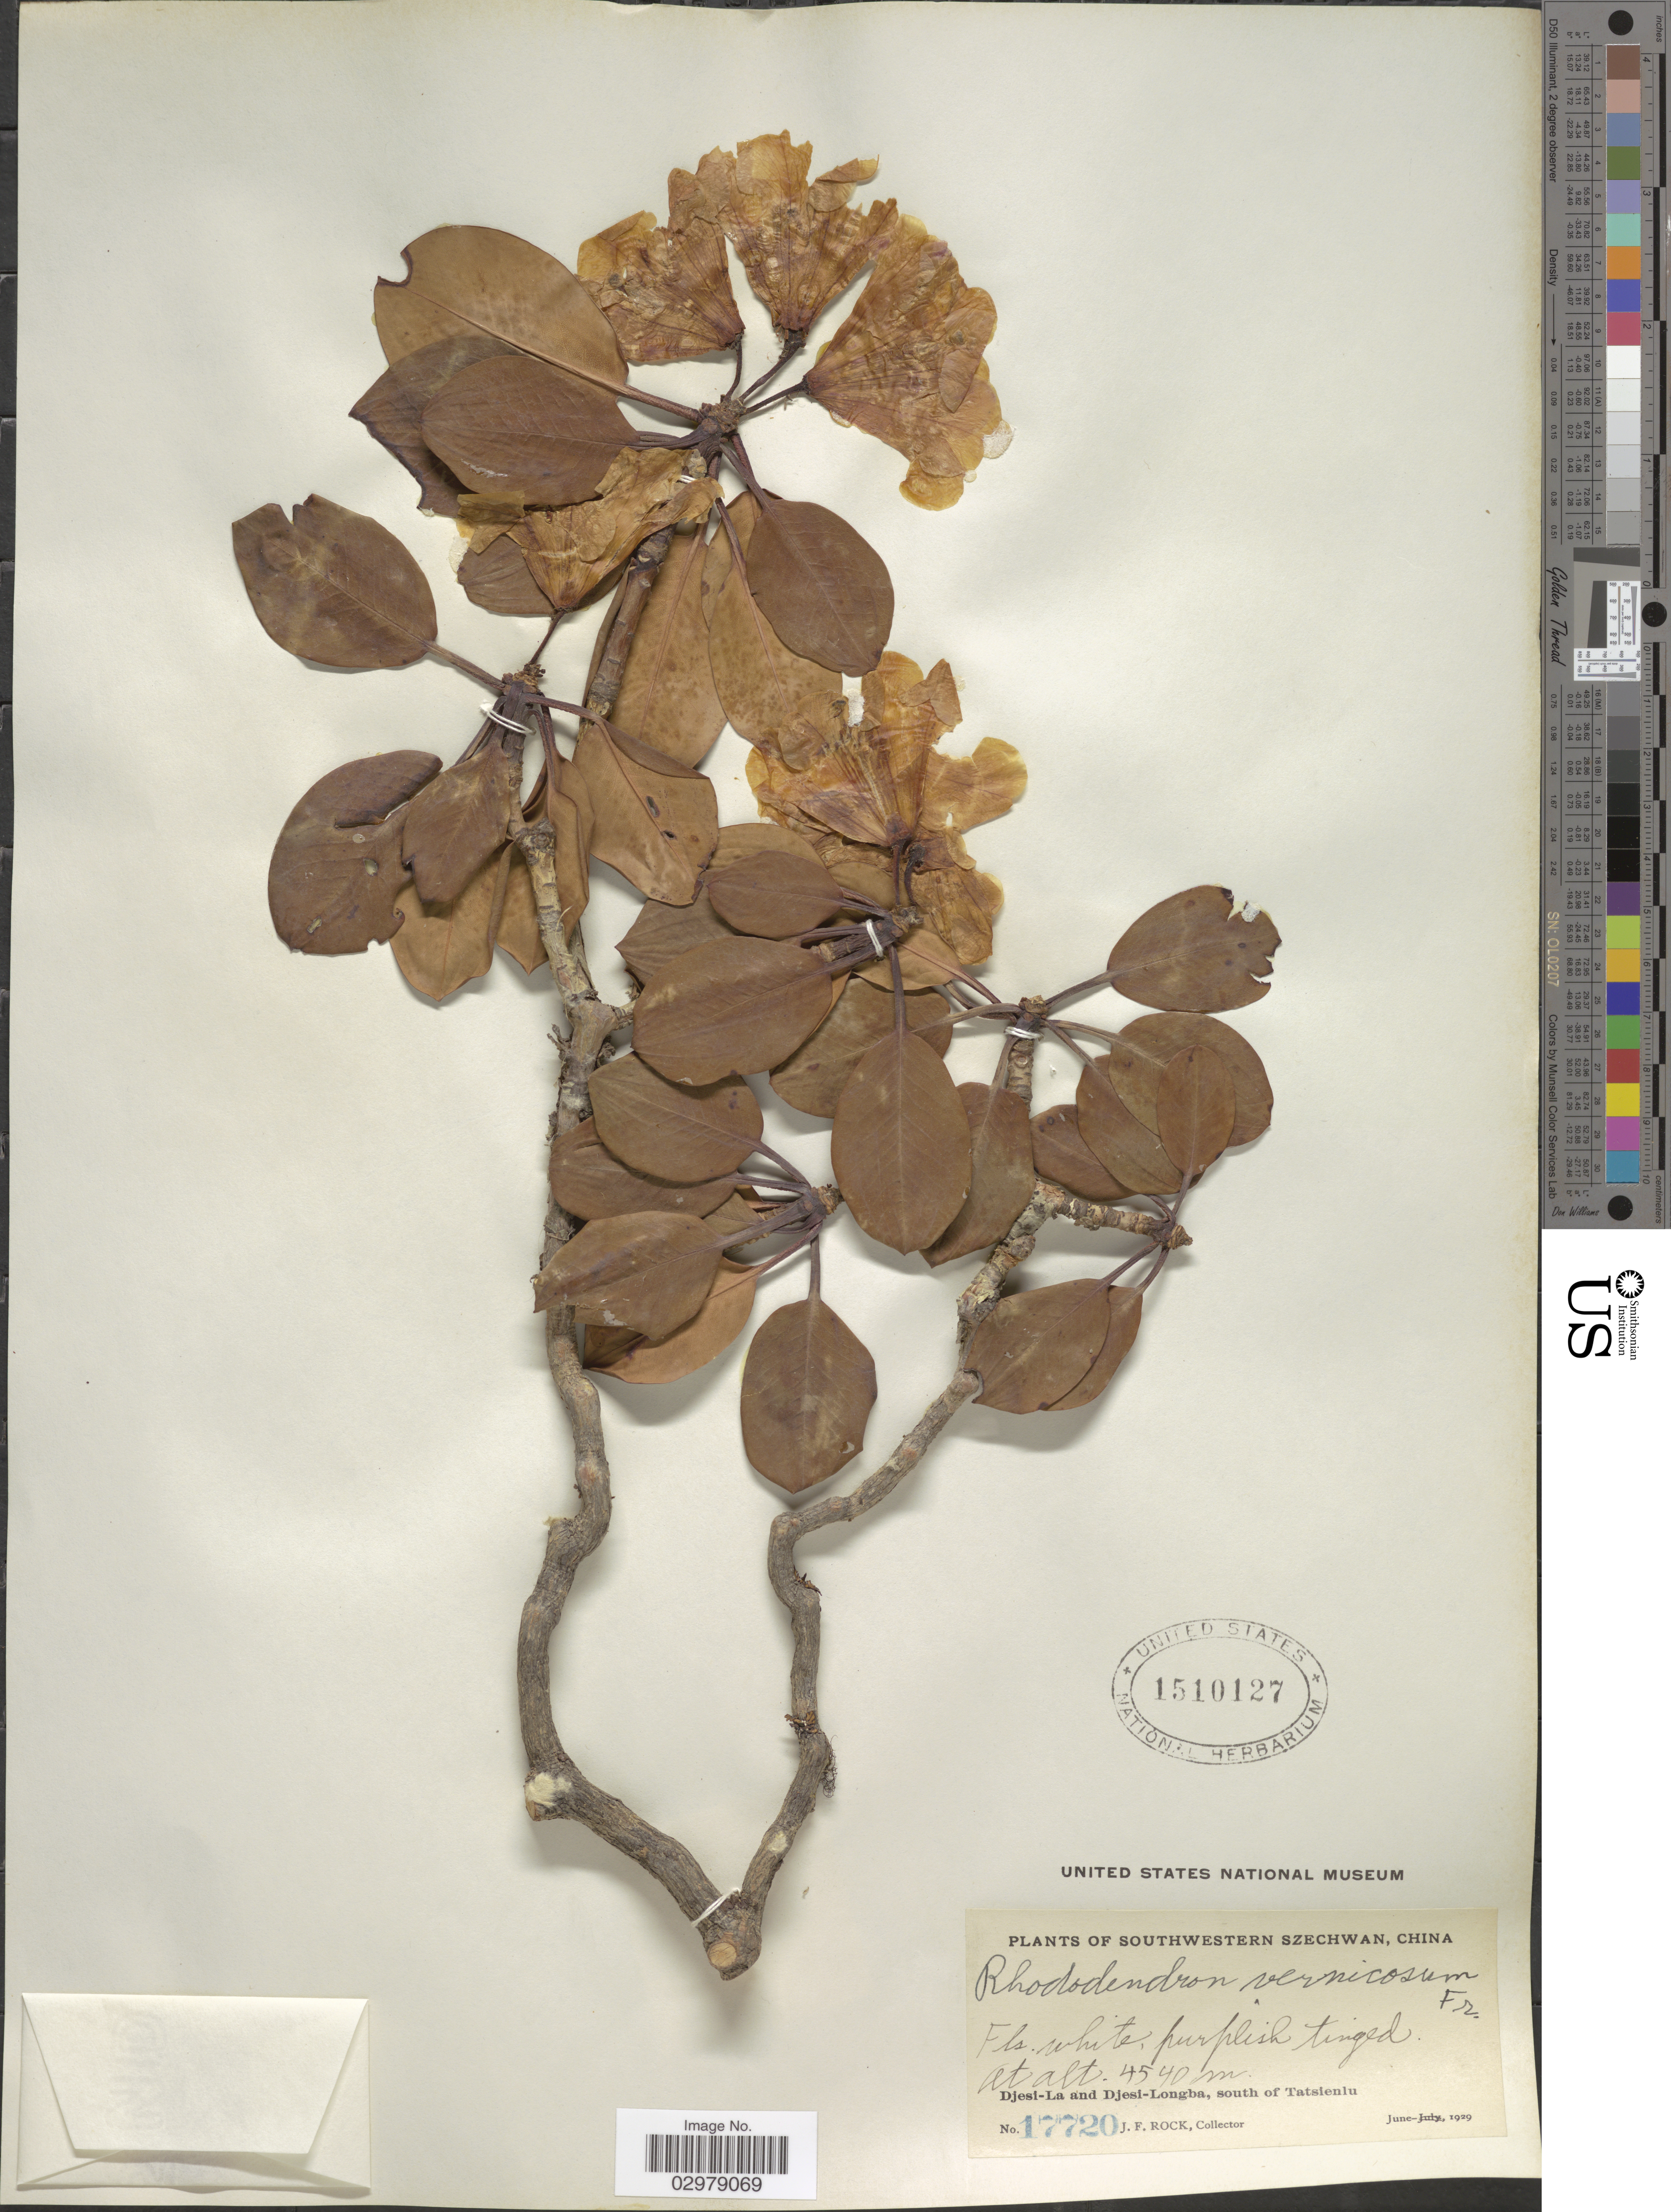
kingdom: Plantae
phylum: Tracheophyta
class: Magnoliopsida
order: Ericales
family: Ericaceae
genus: Rhododendron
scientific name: Rhododendron vernicosum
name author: Franch.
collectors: J. Rock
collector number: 17720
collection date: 1929-06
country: China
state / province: Sichuan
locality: Southwestern Szechwan. Djesi-La and Djesi-Longba, south of Tatsienlu.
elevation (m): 4540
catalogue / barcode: US 1510127